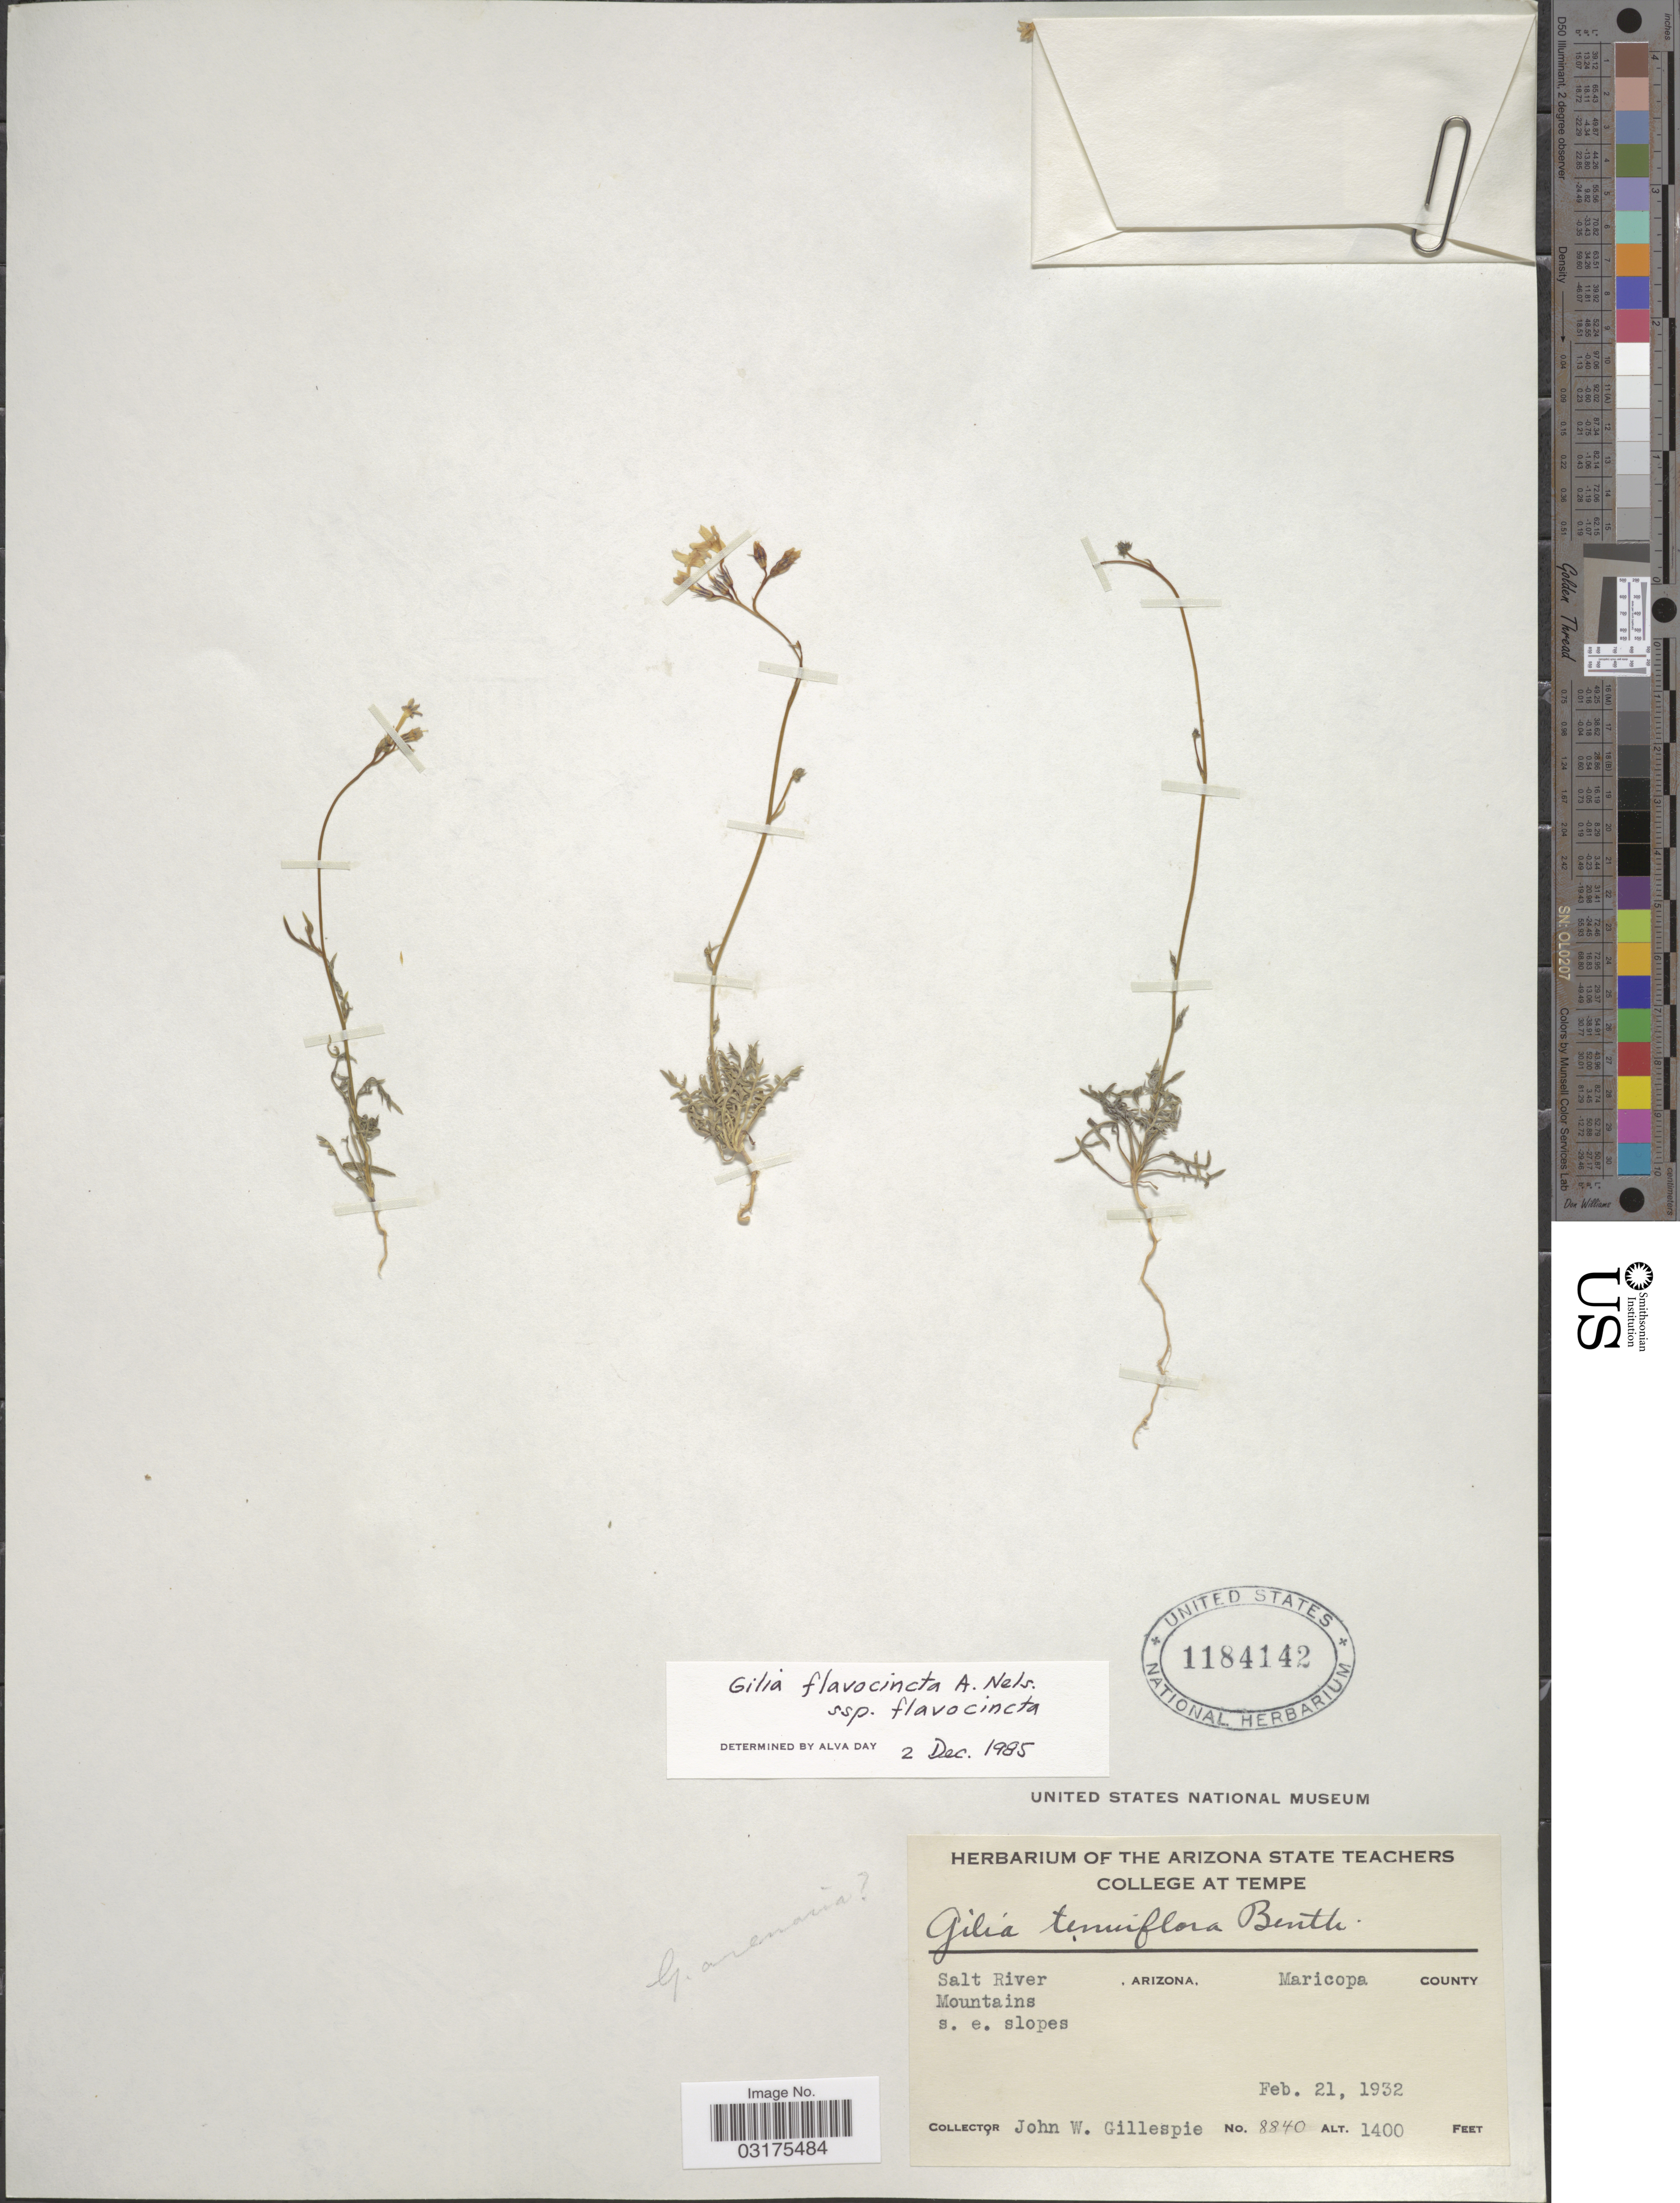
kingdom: Plantae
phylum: Tracheophyta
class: Magnoliopsida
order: Ericales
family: Polemoniaceae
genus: Gilia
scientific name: Gilia flavocincta subsp. flavocincta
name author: A. Nelson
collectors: J. W. Gillespie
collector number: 8840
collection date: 1932-02-21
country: United States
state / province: Arizona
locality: Salt River, Arizona, Maricopa County, Mountains s.e. slopes.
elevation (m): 427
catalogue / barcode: US 1184142